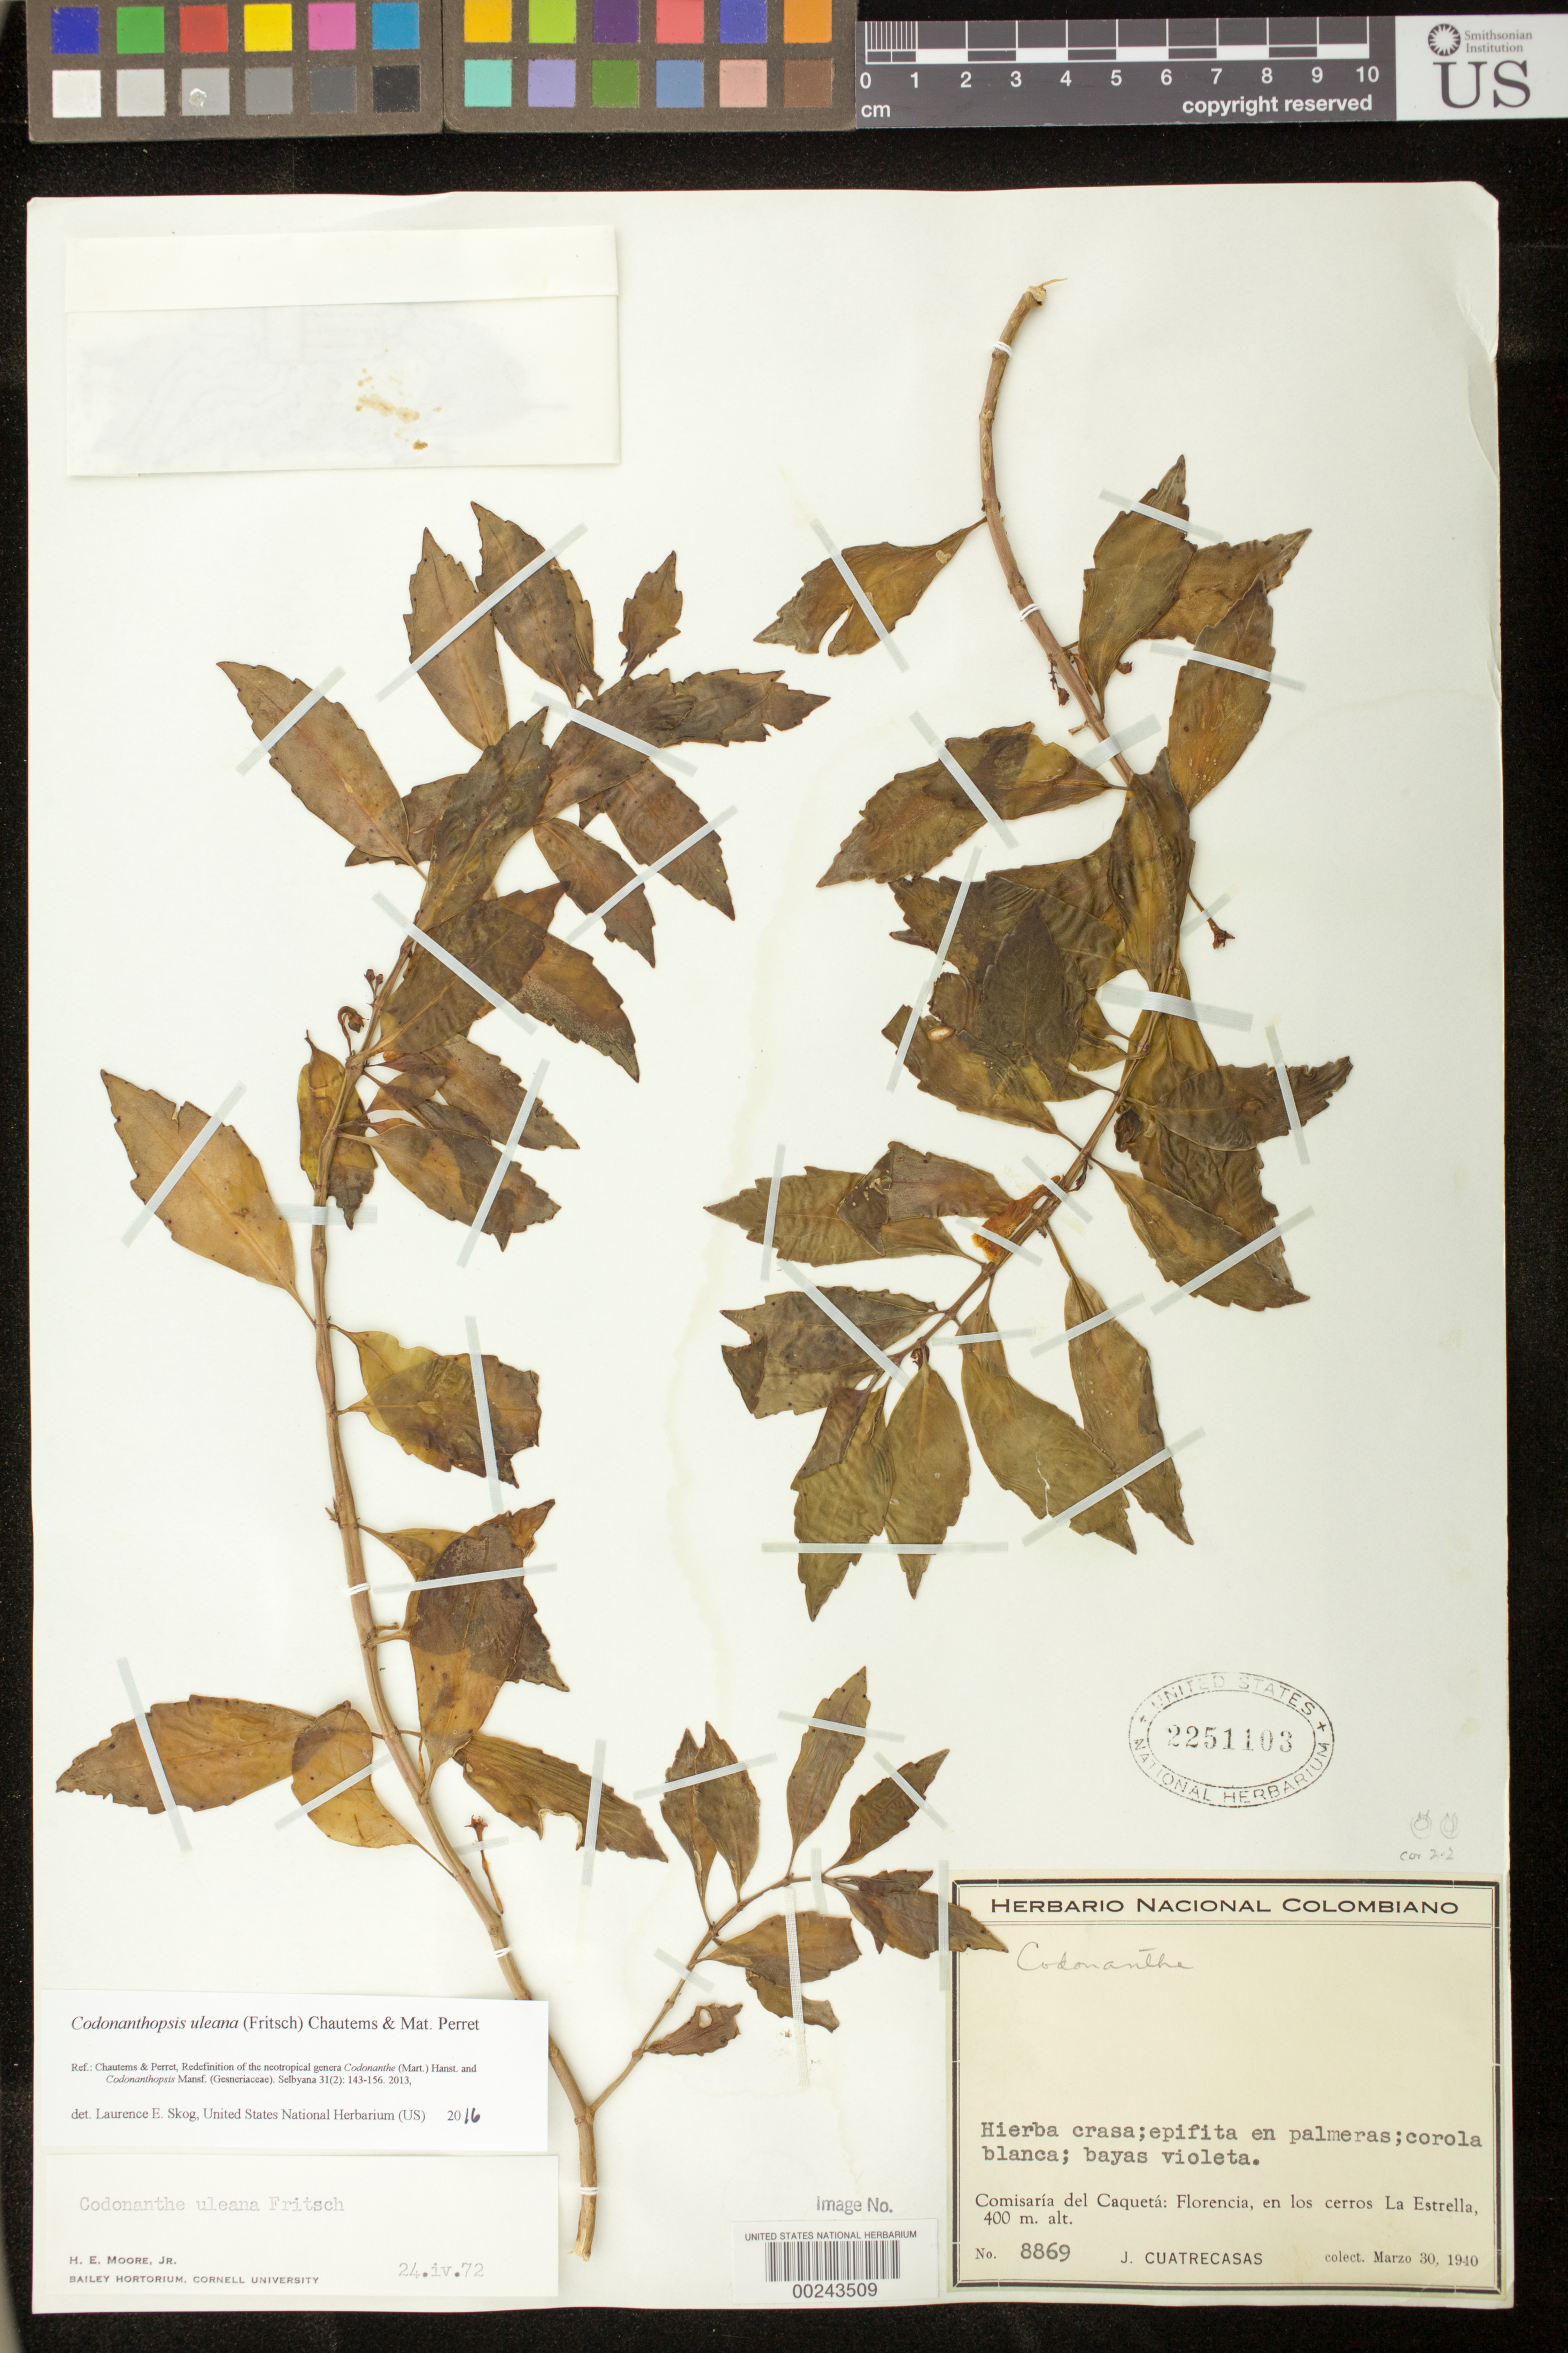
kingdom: Plantae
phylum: Tracheophyta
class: Magnoliopsida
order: Lamiales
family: Gesneriaceae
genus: Codonanthopsis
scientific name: Codonanthopsis uleana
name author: (Fritsch) Chautems & Mat.Perret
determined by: Skog, Laurence E.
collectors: J. Cuatrecasas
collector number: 8869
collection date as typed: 30 Mar 1940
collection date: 1940-03-30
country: Colombia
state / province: Caquetá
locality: Florencia, on Los Cerros La Estrella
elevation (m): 400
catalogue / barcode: US 2251103